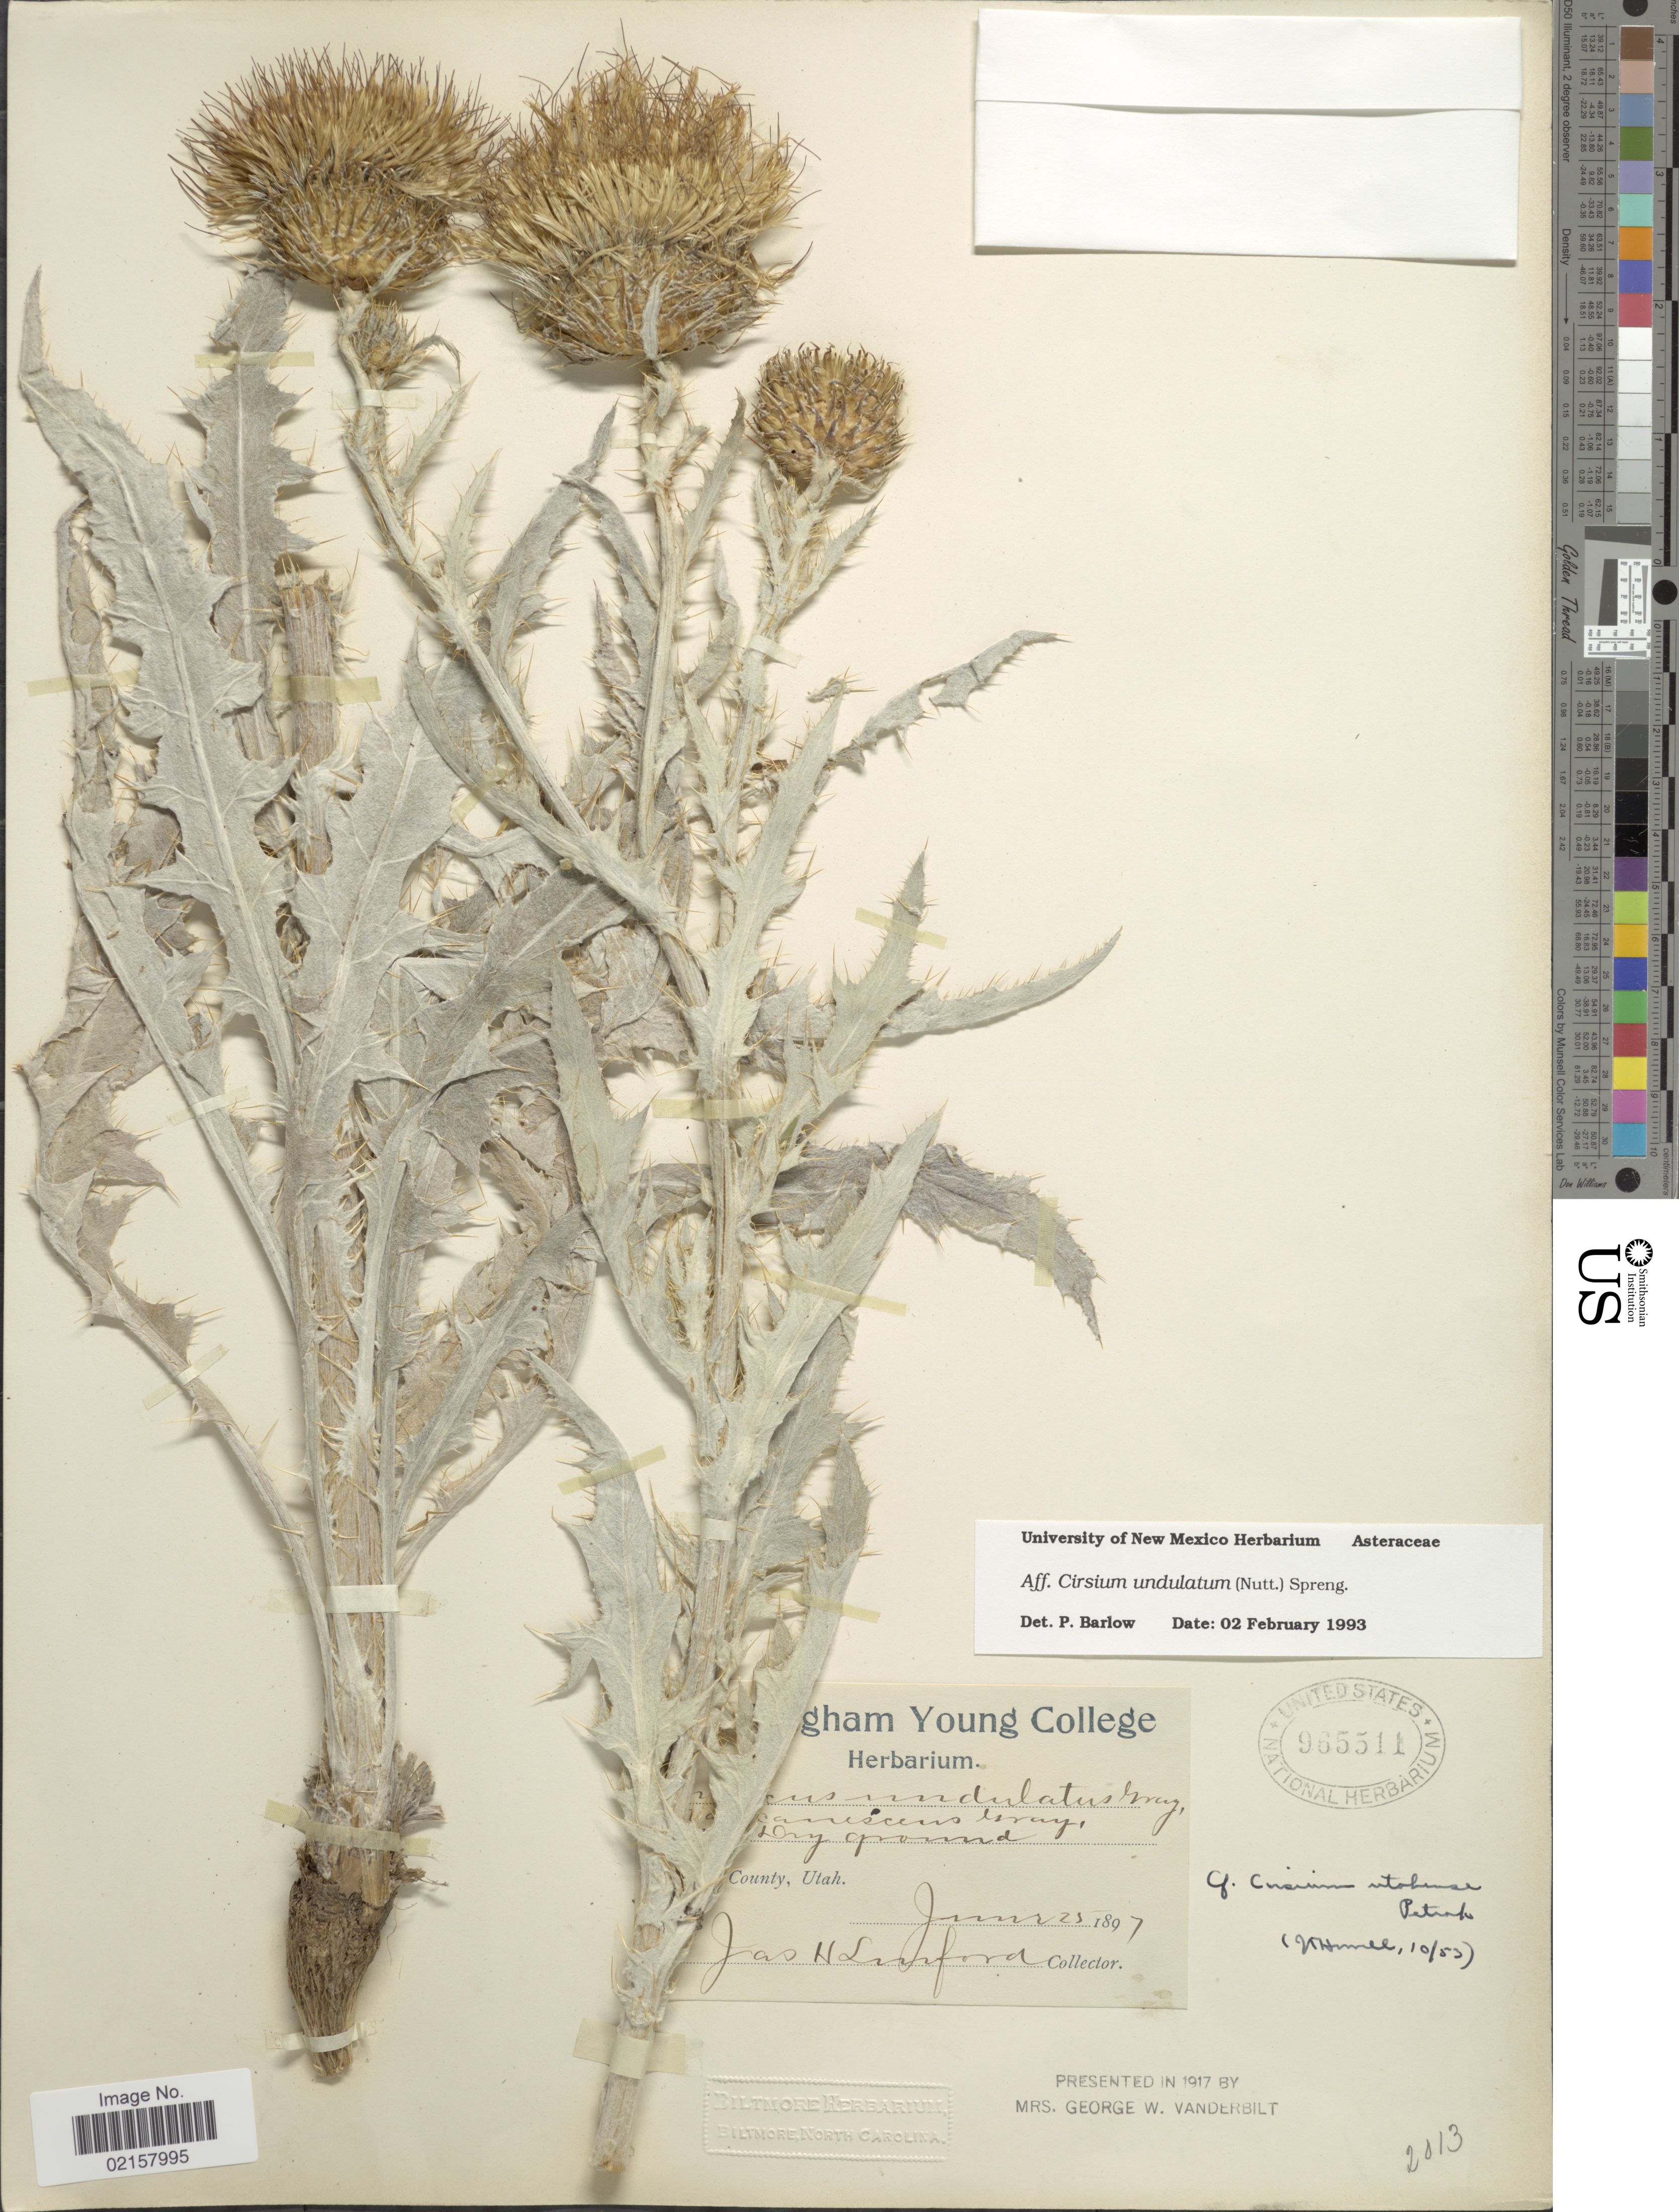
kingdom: Plantae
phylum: Tracheophyta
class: Magnoliopsida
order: Asterales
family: Asteraceae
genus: Cirsium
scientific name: Cirsium undulatum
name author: (Nutt.) Spreng.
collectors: J. Linford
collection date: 1897-06-25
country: United States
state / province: Utah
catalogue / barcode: US 965511